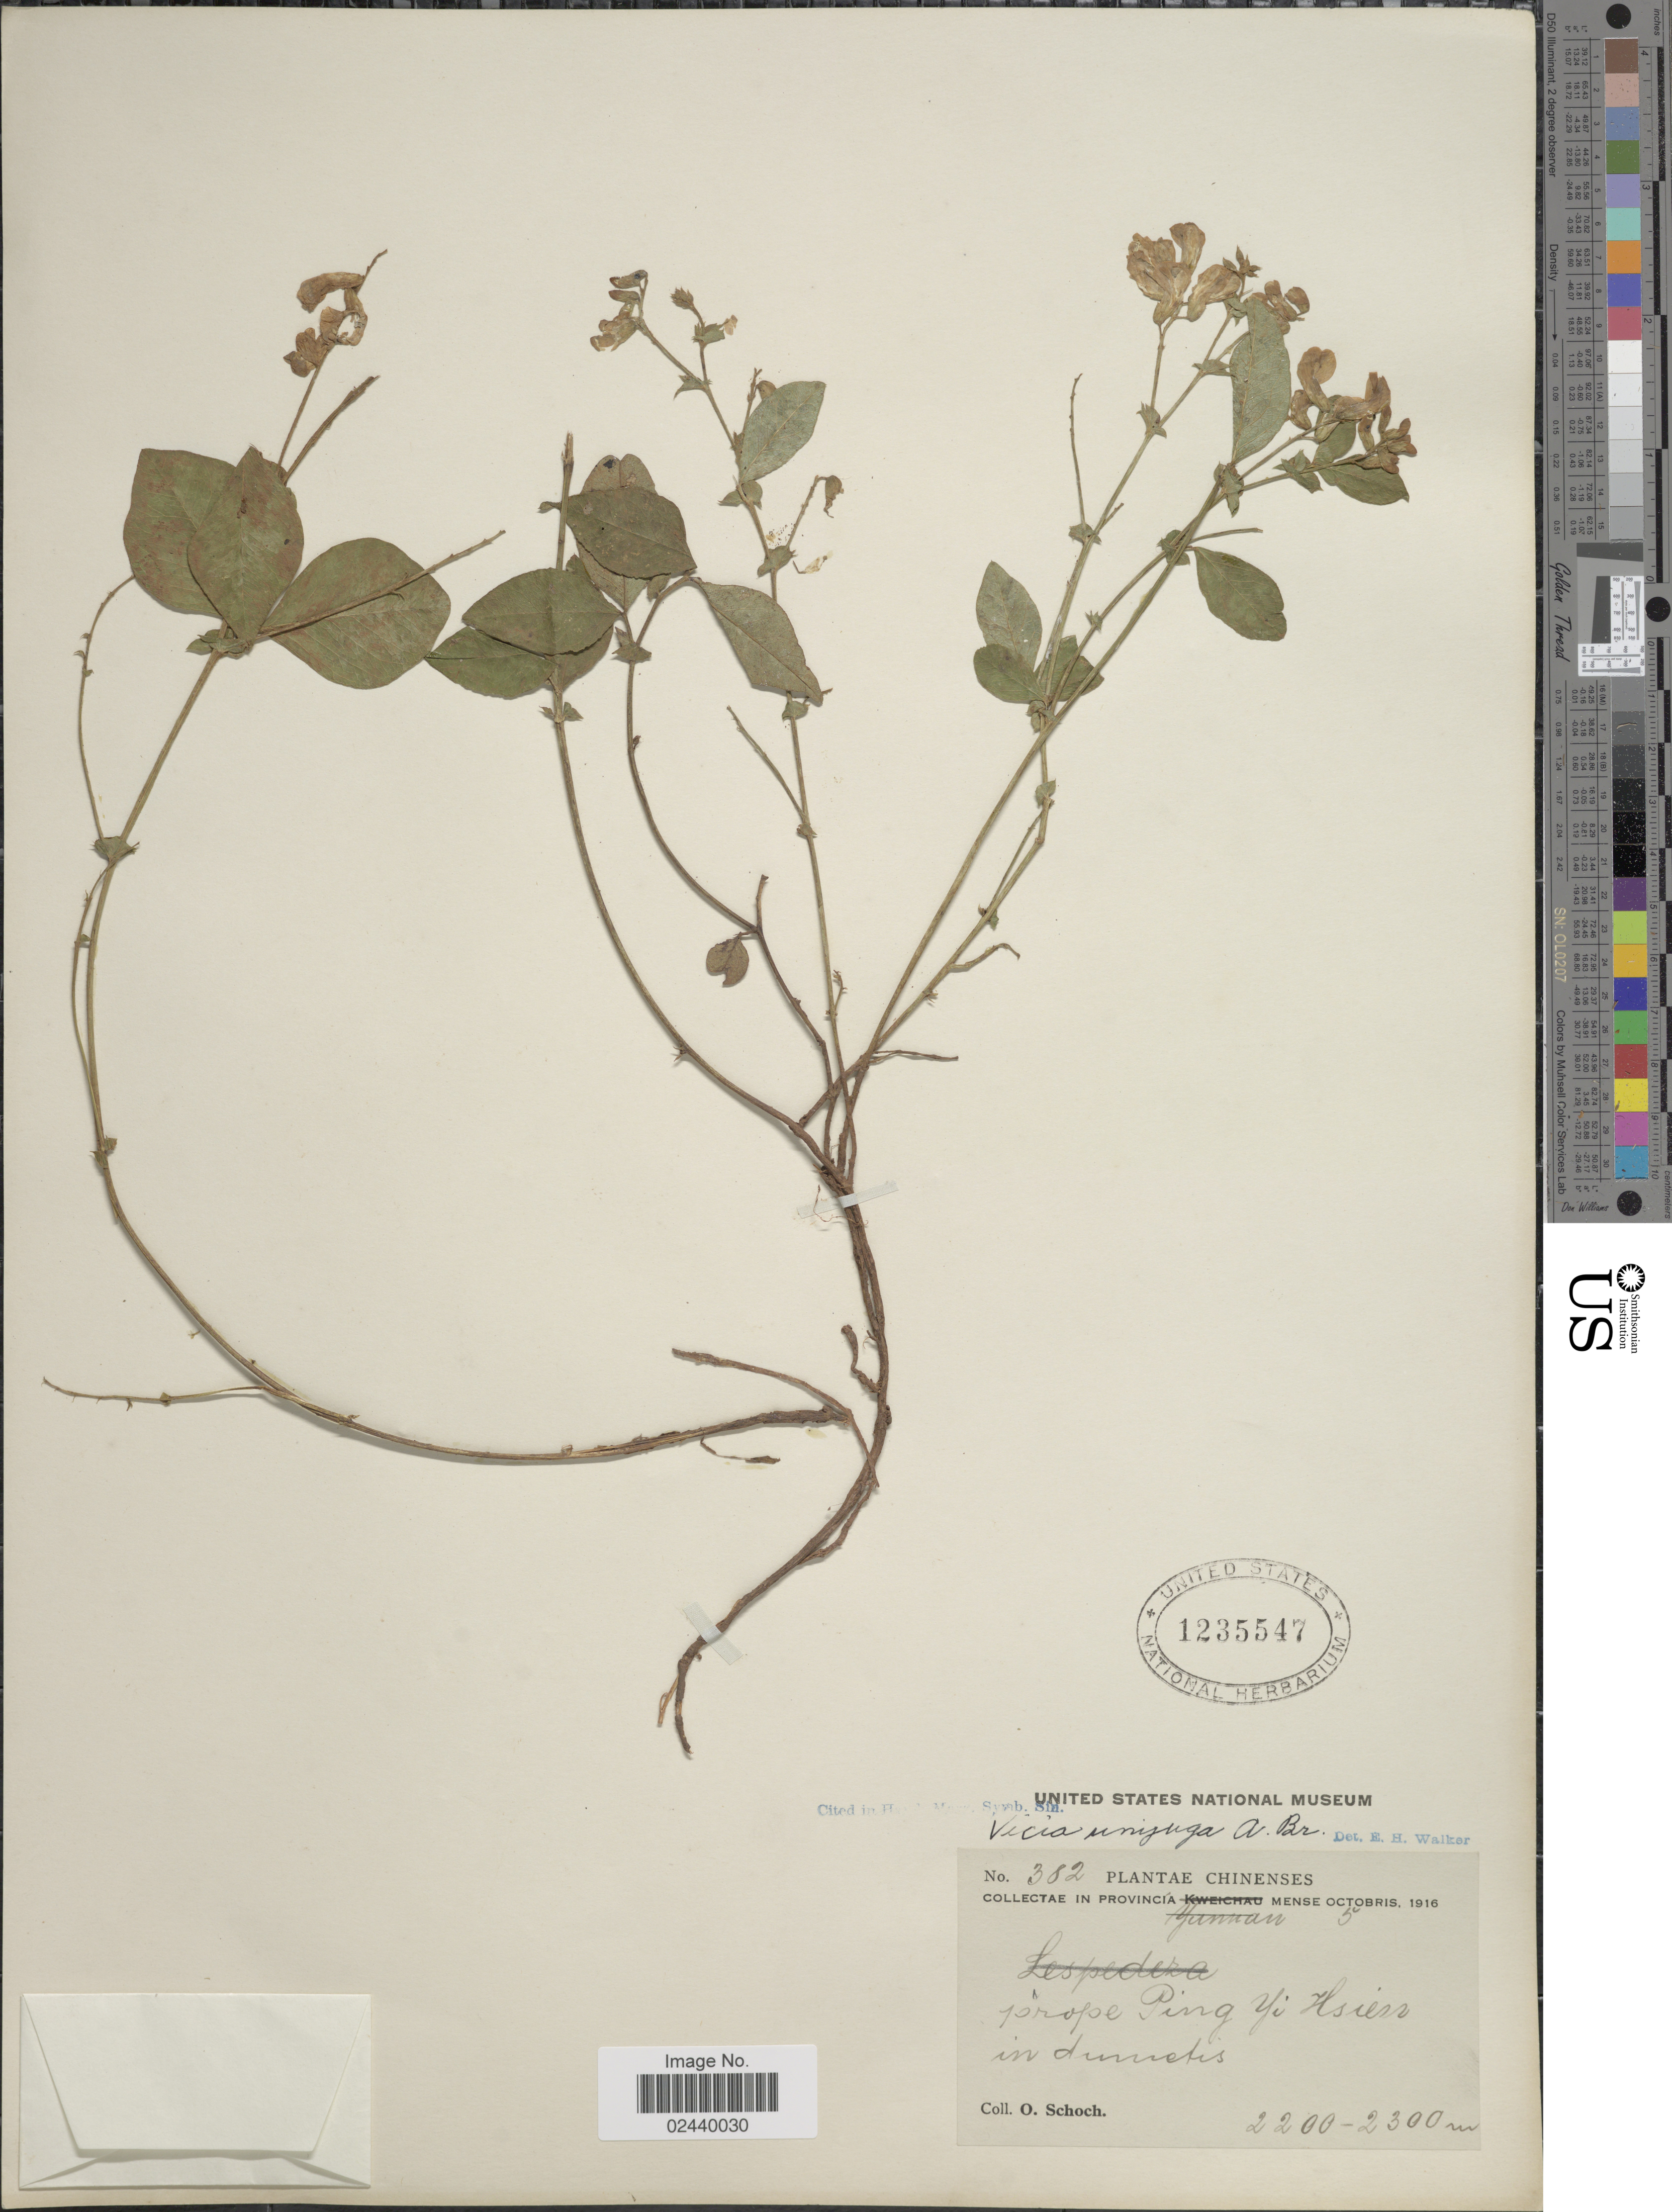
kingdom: Plantae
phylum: Tracheophyta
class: Magnoliopsida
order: Fabales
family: Fabaceae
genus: Vicia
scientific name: Vicia unijuga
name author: A. Braun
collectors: O. Schoch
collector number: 382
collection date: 1916-10-05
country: China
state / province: Yunnan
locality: Prope Ping Yi Hsien in dunatis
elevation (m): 2200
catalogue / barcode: US 1235547